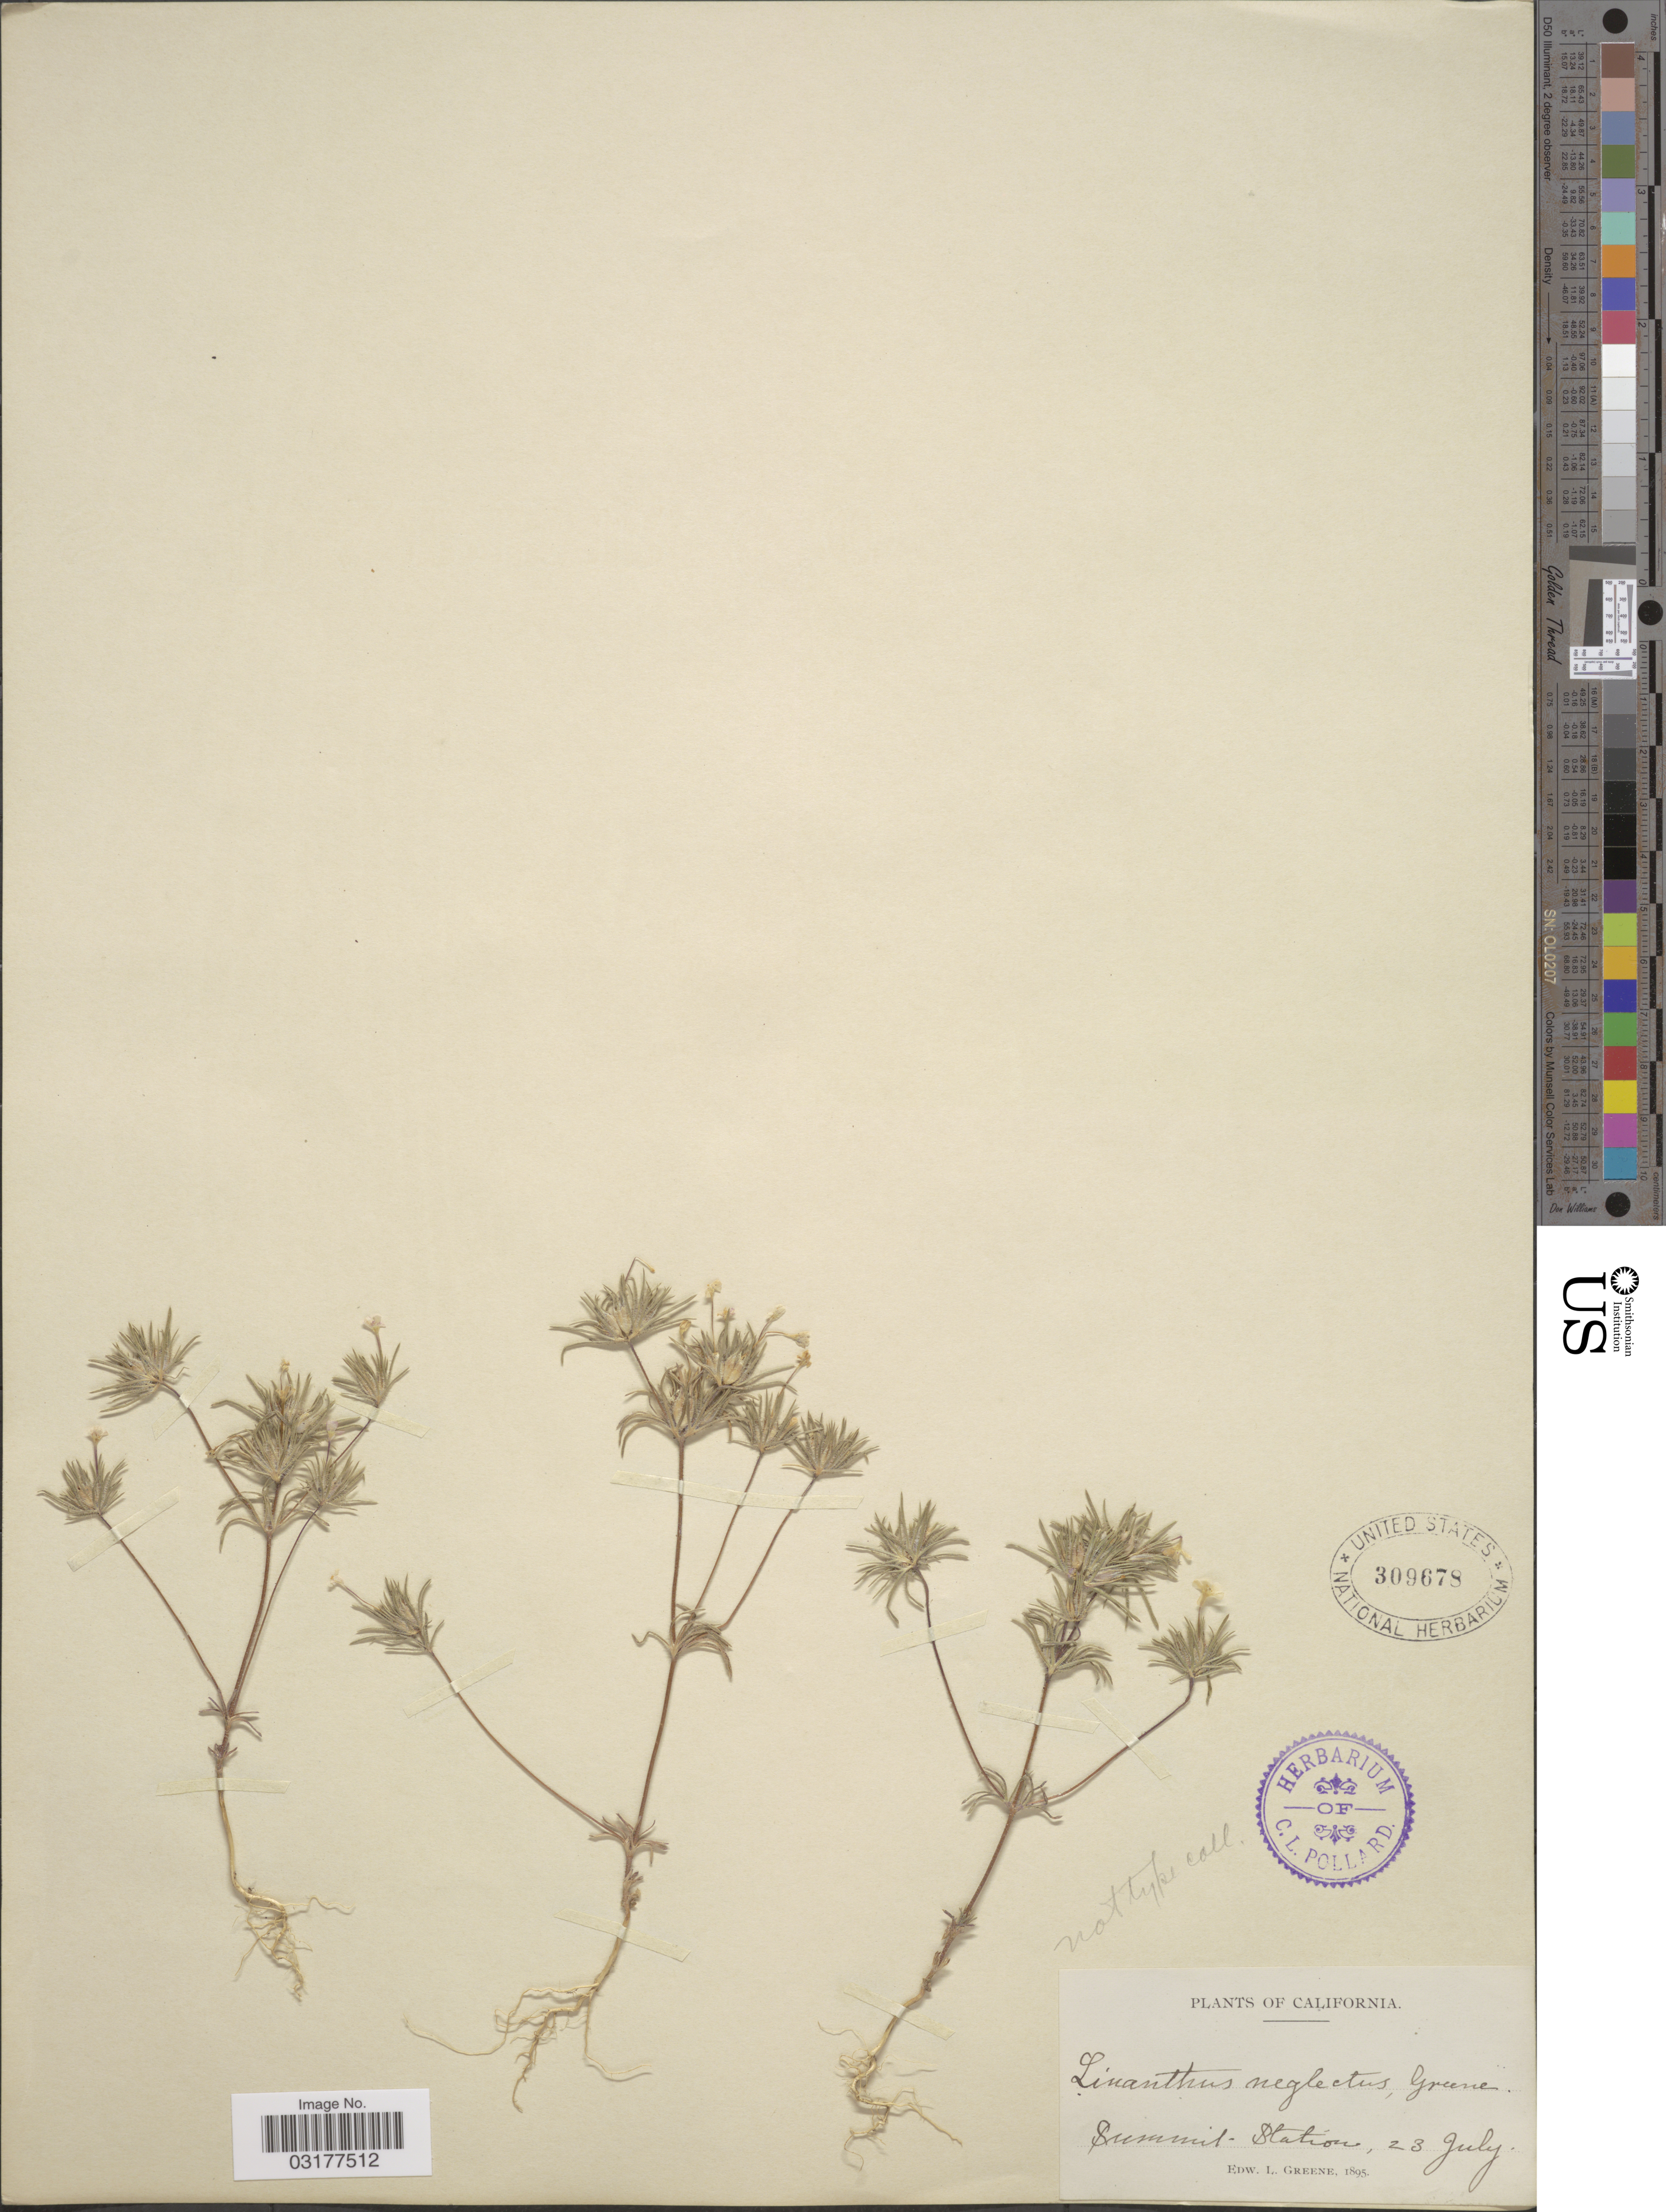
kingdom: Plantae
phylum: Tracheophyta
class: Magnoliopsida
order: Ericales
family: Polemoniaceae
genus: Leptosiphon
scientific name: Leptosiphon ciliatus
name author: (Benth.) Jeps.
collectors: E. L. Greene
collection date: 1895-07-23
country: United States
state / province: California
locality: Summit Station.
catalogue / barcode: US 309678